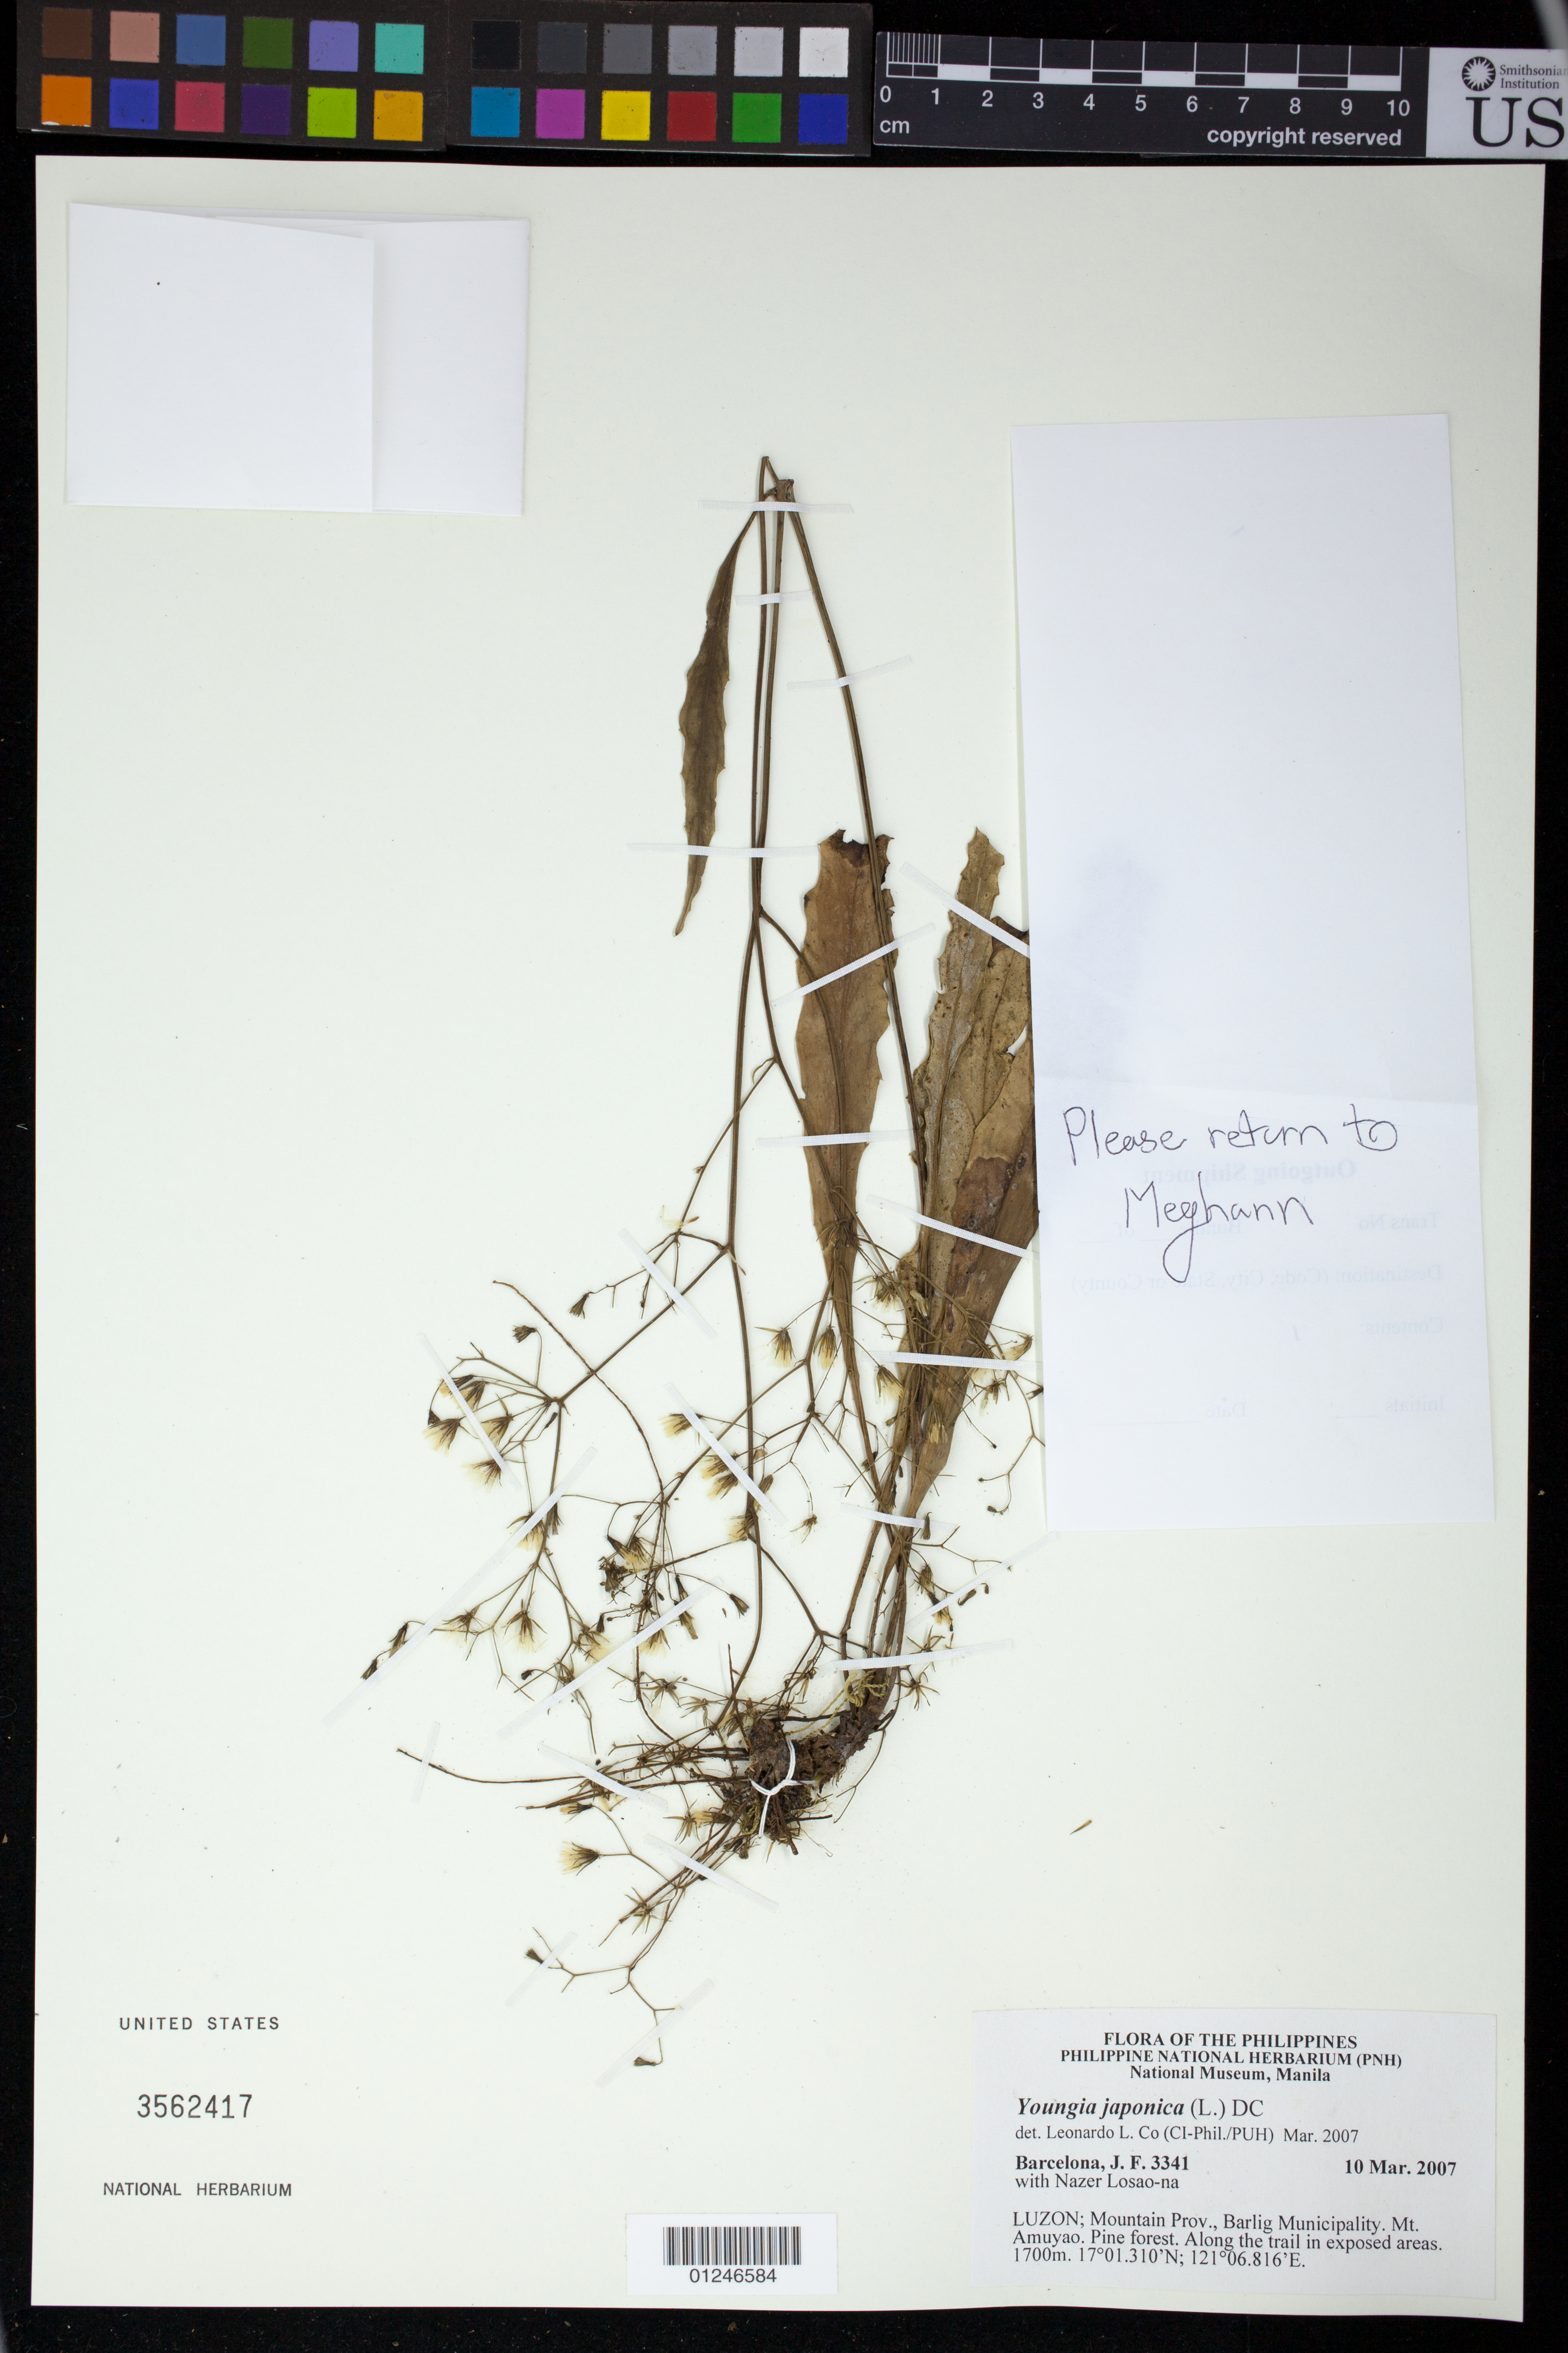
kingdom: Plantae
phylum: Tracheophyta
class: Magnoliopsida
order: Asterales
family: Asteraceae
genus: Youngia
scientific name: Youngia japonica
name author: (L.) DC.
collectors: J. F. Barcelona & N. Losao-na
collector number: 3341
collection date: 2007-03-10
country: Philippines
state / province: Cordillera (Administrative Region)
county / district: Mountain province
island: Luzon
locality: Luzon, Barlig Municipality, Mt. Amuyao. Pine forest. Along the trail in exposed areas.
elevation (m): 1700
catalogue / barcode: US 3562417